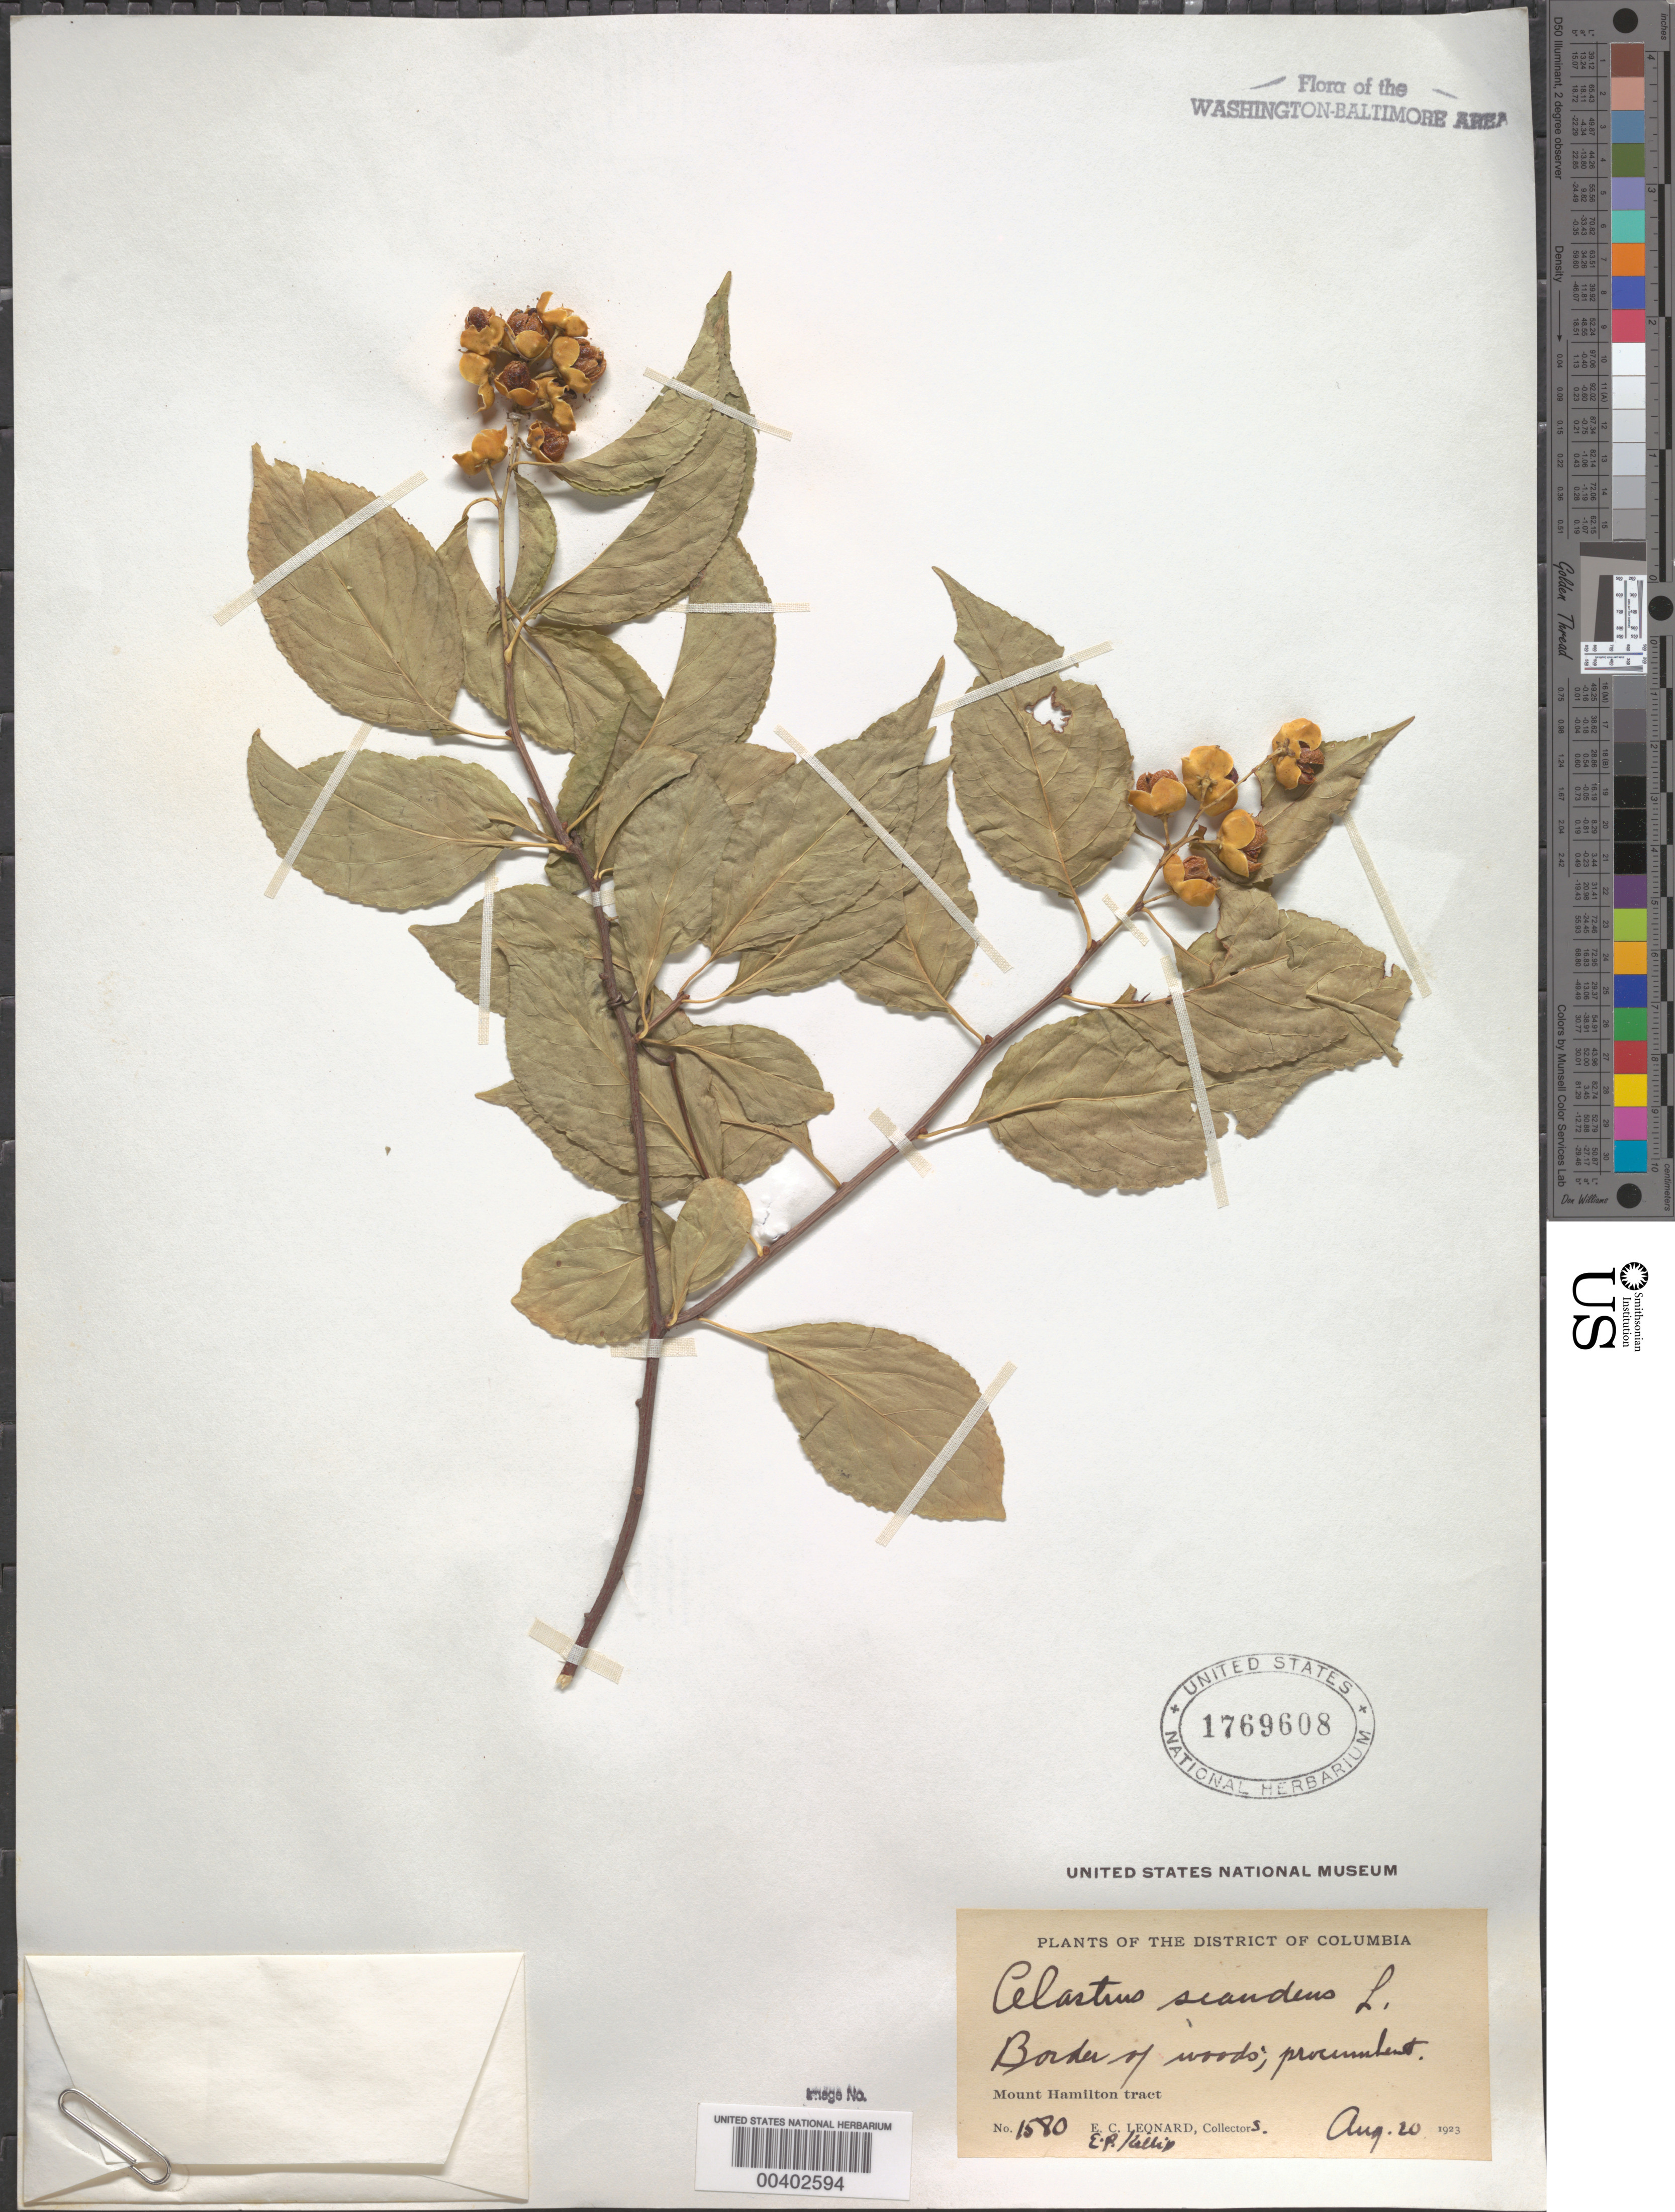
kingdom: Plantae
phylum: Tracheophyta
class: Magnoliopsida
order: Celastrales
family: Celastraceae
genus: Celastrus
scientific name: Celastrus scandens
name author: L.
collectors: E. C. Leonard & E. P. Killip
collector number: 1580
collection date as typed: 20 Aug 1923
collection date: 1923-08-20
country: United States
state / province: District of Columbia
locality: Mount Hamilton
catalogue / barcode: US 1769608